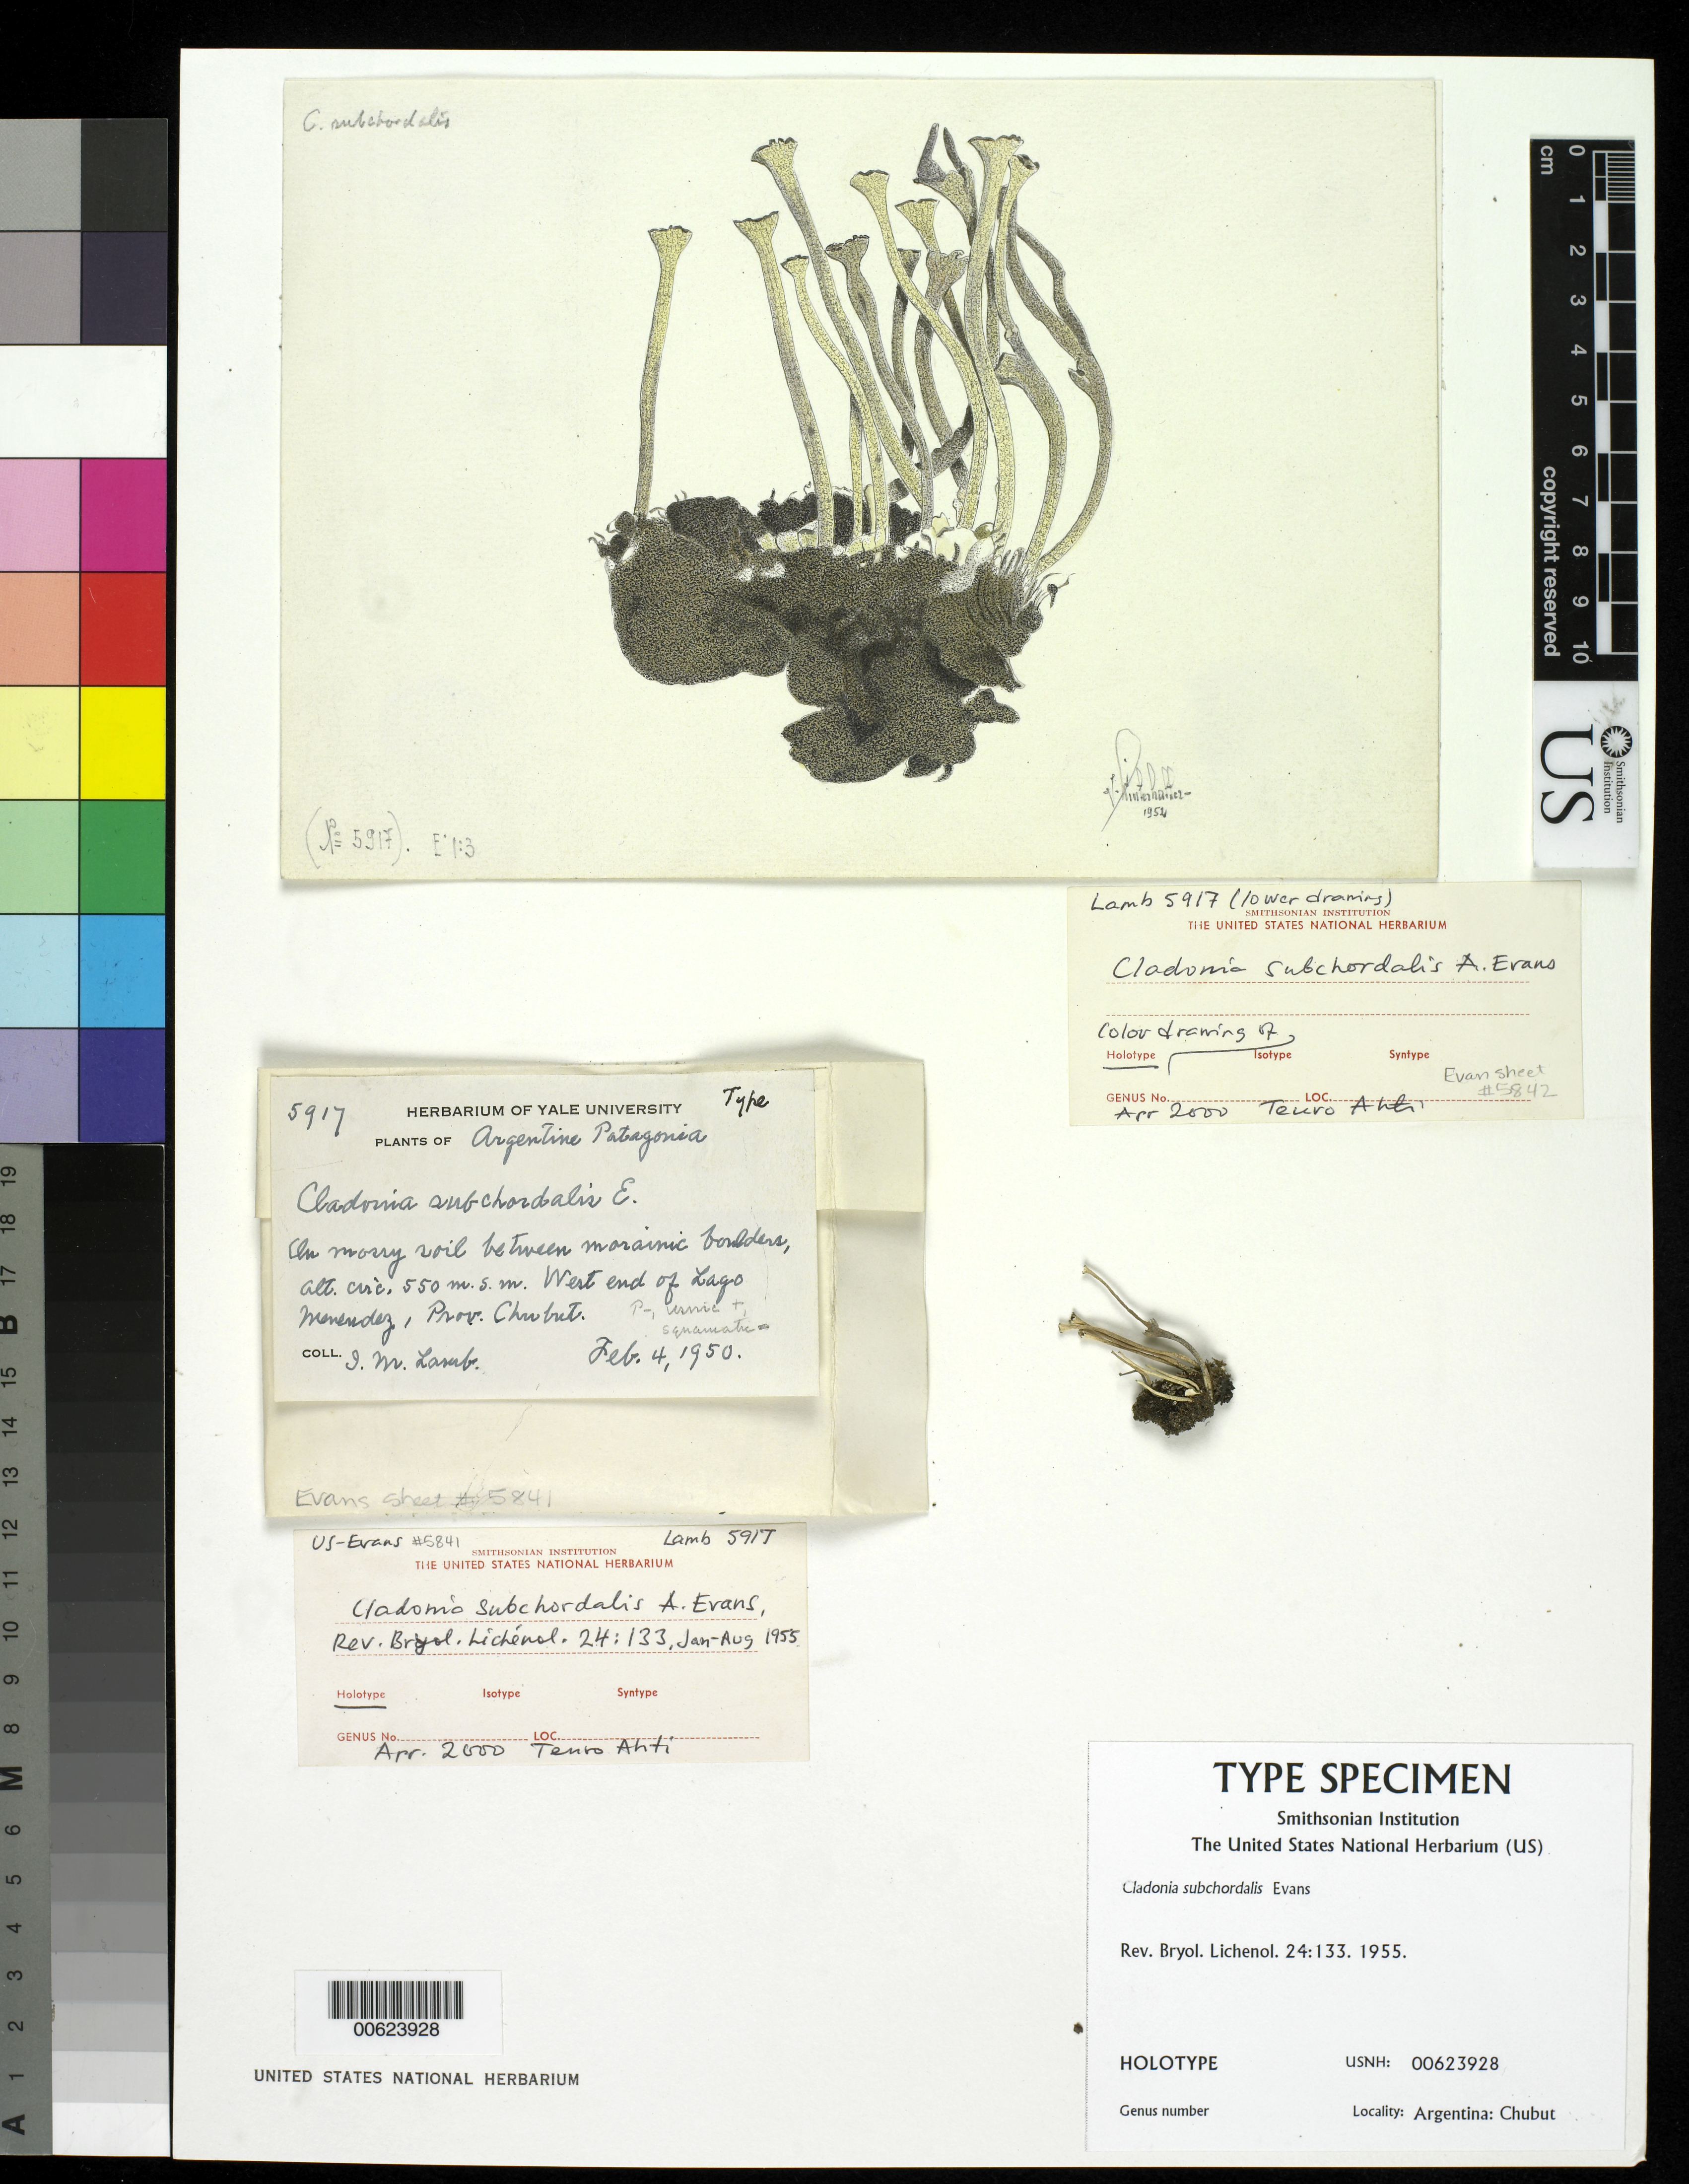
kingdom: Fungi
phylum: Ascomycota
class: Lecanoromycetes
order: Lecanorales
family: Cladoniaceae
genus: Cladonia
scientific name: Cladonia subchordalis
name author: A. Evans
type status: Holotype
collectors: I. M. Lamb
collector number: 5917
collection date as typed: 04 Feb 1950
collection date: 1950-02-04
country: Argentina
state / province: Chubut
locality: W end of Lago Menendez.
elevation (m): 550